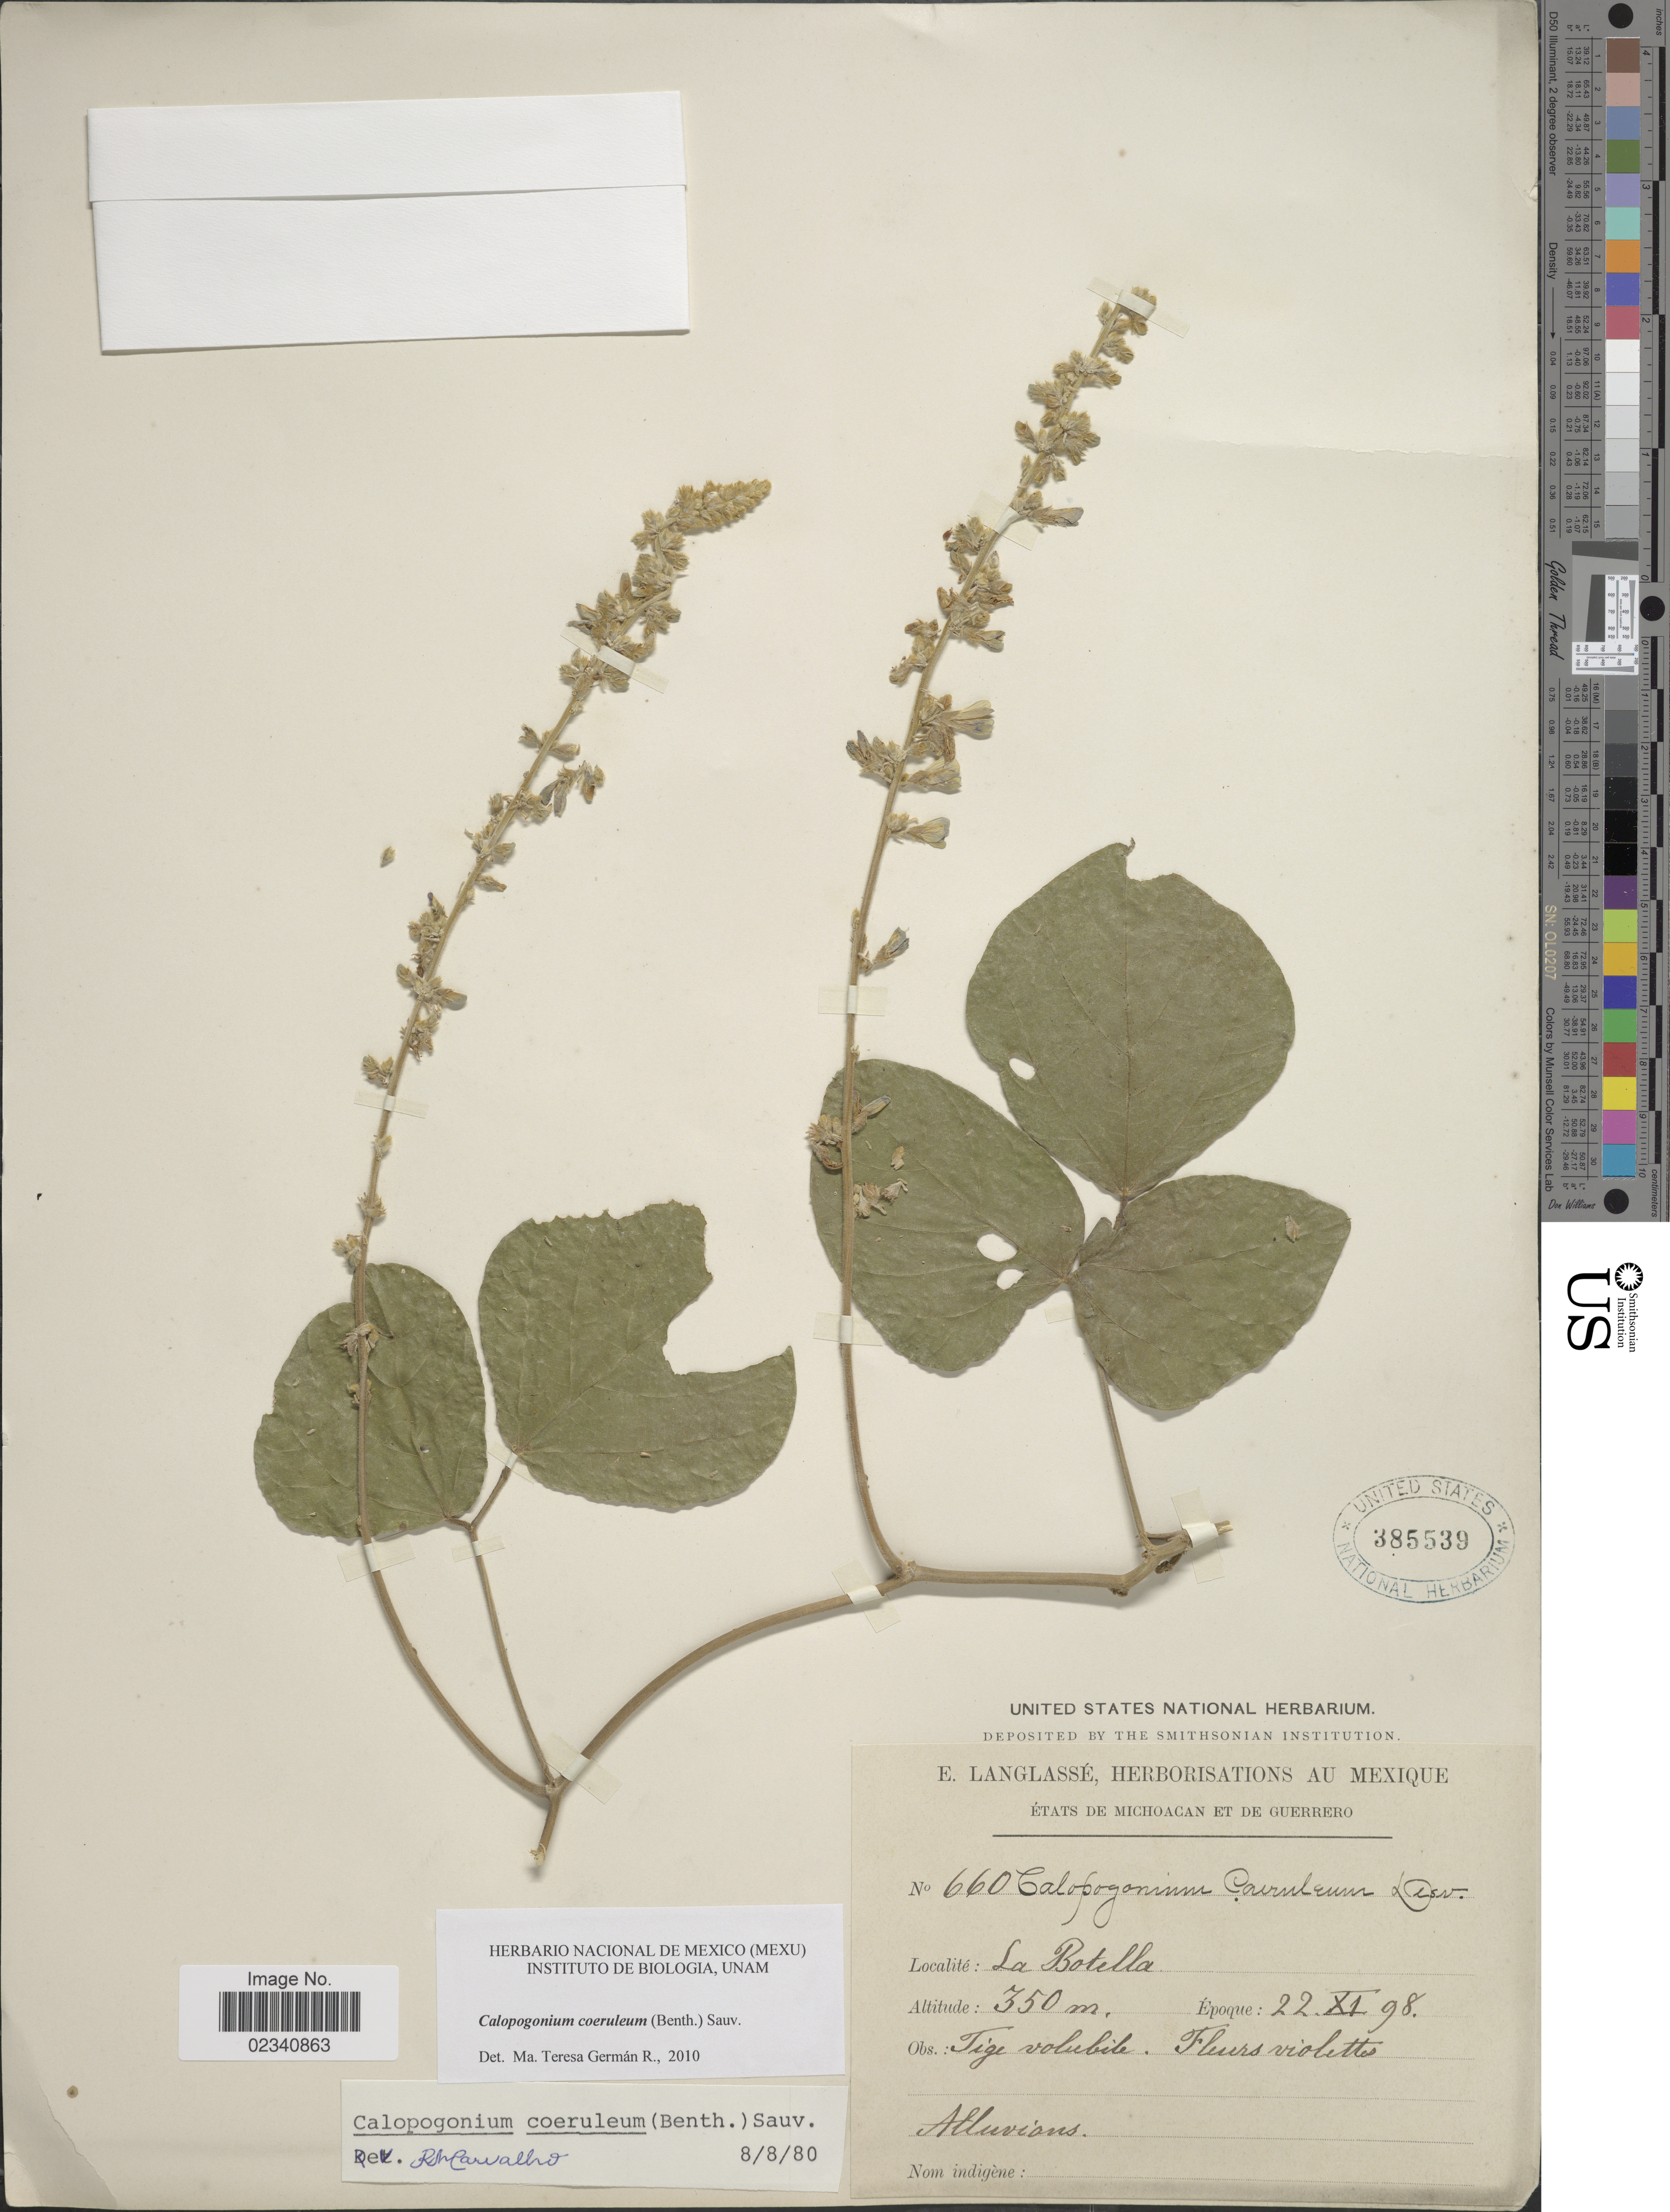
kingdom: Plantae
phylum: Tracheophyta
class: Magnoliopsida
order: Fabales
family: Fabaceae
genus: Calopogonium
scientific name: Calopogonium caeruleum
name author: (Benth.) C. Wright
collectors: E. Langlassé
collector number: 660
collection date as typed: Transcribed d/m/y: 22/11/98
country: Mexico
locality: Etats de Michoacan et de Guerrero. La Botella.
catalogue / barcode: US 385539